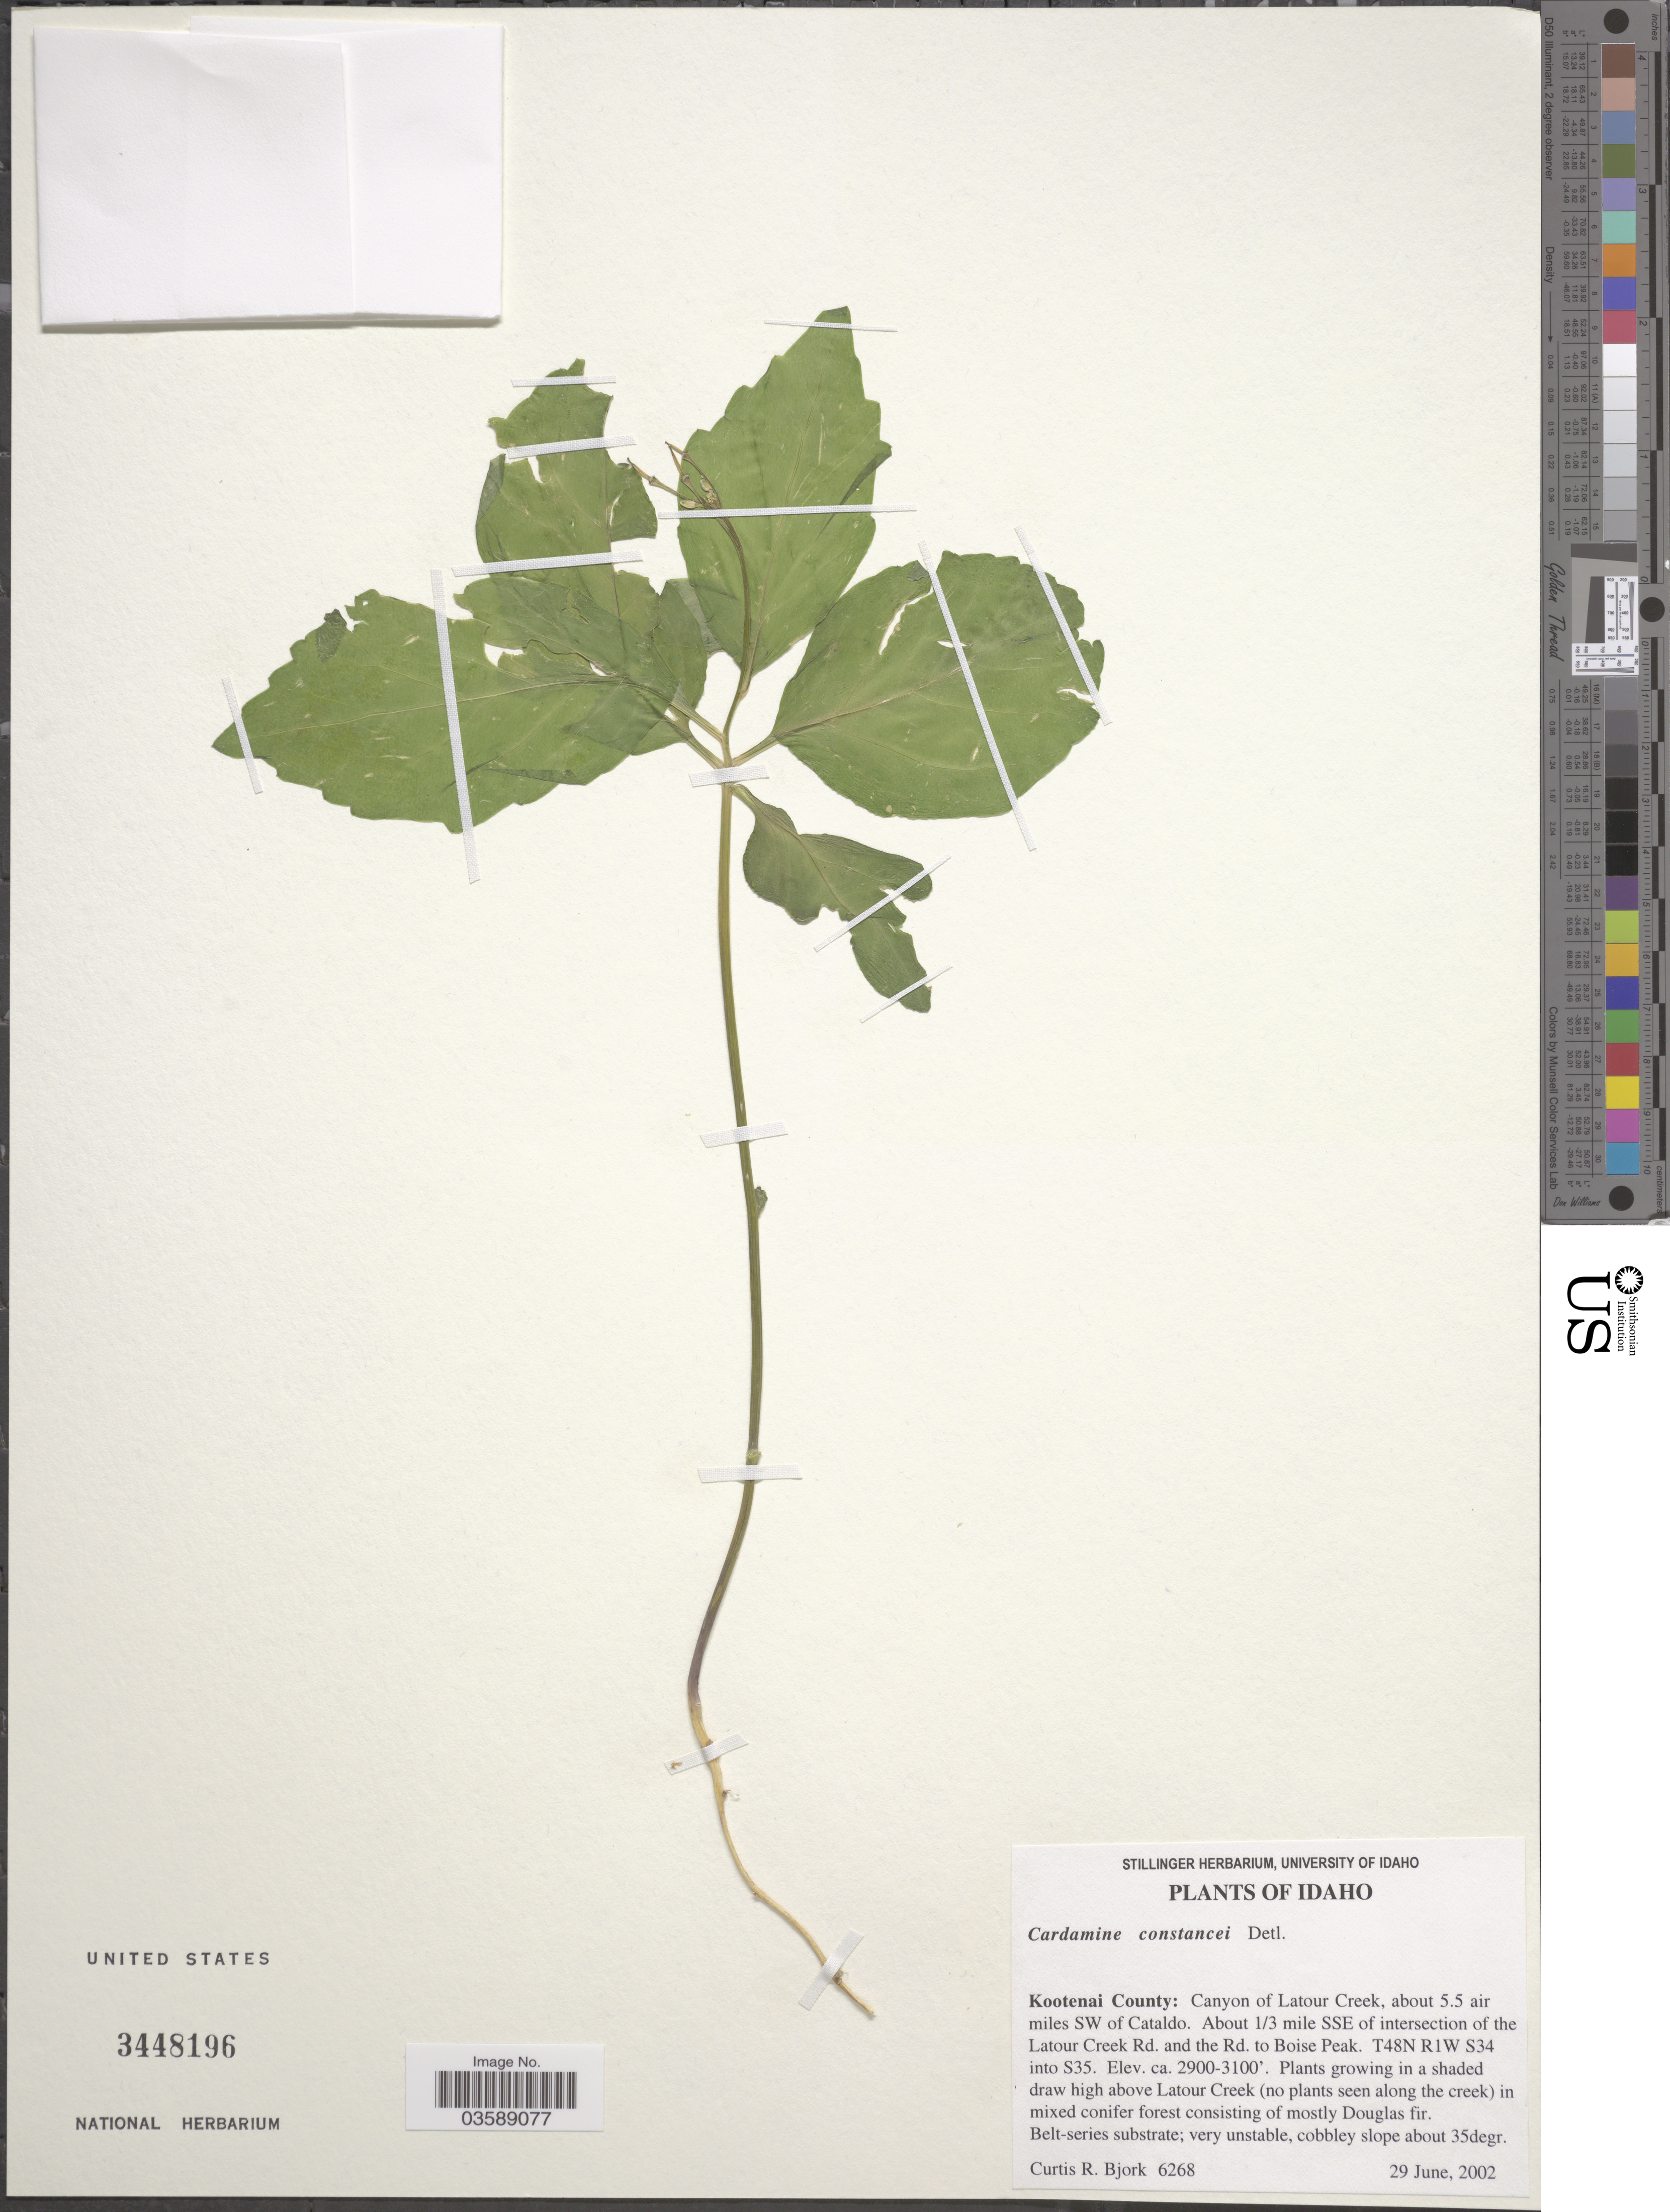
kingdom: Plantae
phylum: Tracheophyta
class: Magnoliopsida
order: Brassicales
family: Brassicaceae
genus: Cardamine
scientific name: Cardamine constancei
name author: Detling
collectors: C. Bjork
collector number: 6268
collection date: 2002-06-29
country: United States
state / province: Idaho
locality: Kootenai County: Canyon of Latour Creek, about 5.5 air miles SW of Cataldo. About 1/3 mile SSE of intersection of the Latour Creek Rd. and the Rd. to Boise Peak. T48N R1W S34 into S35.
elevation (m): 884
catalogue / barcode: US 3448196